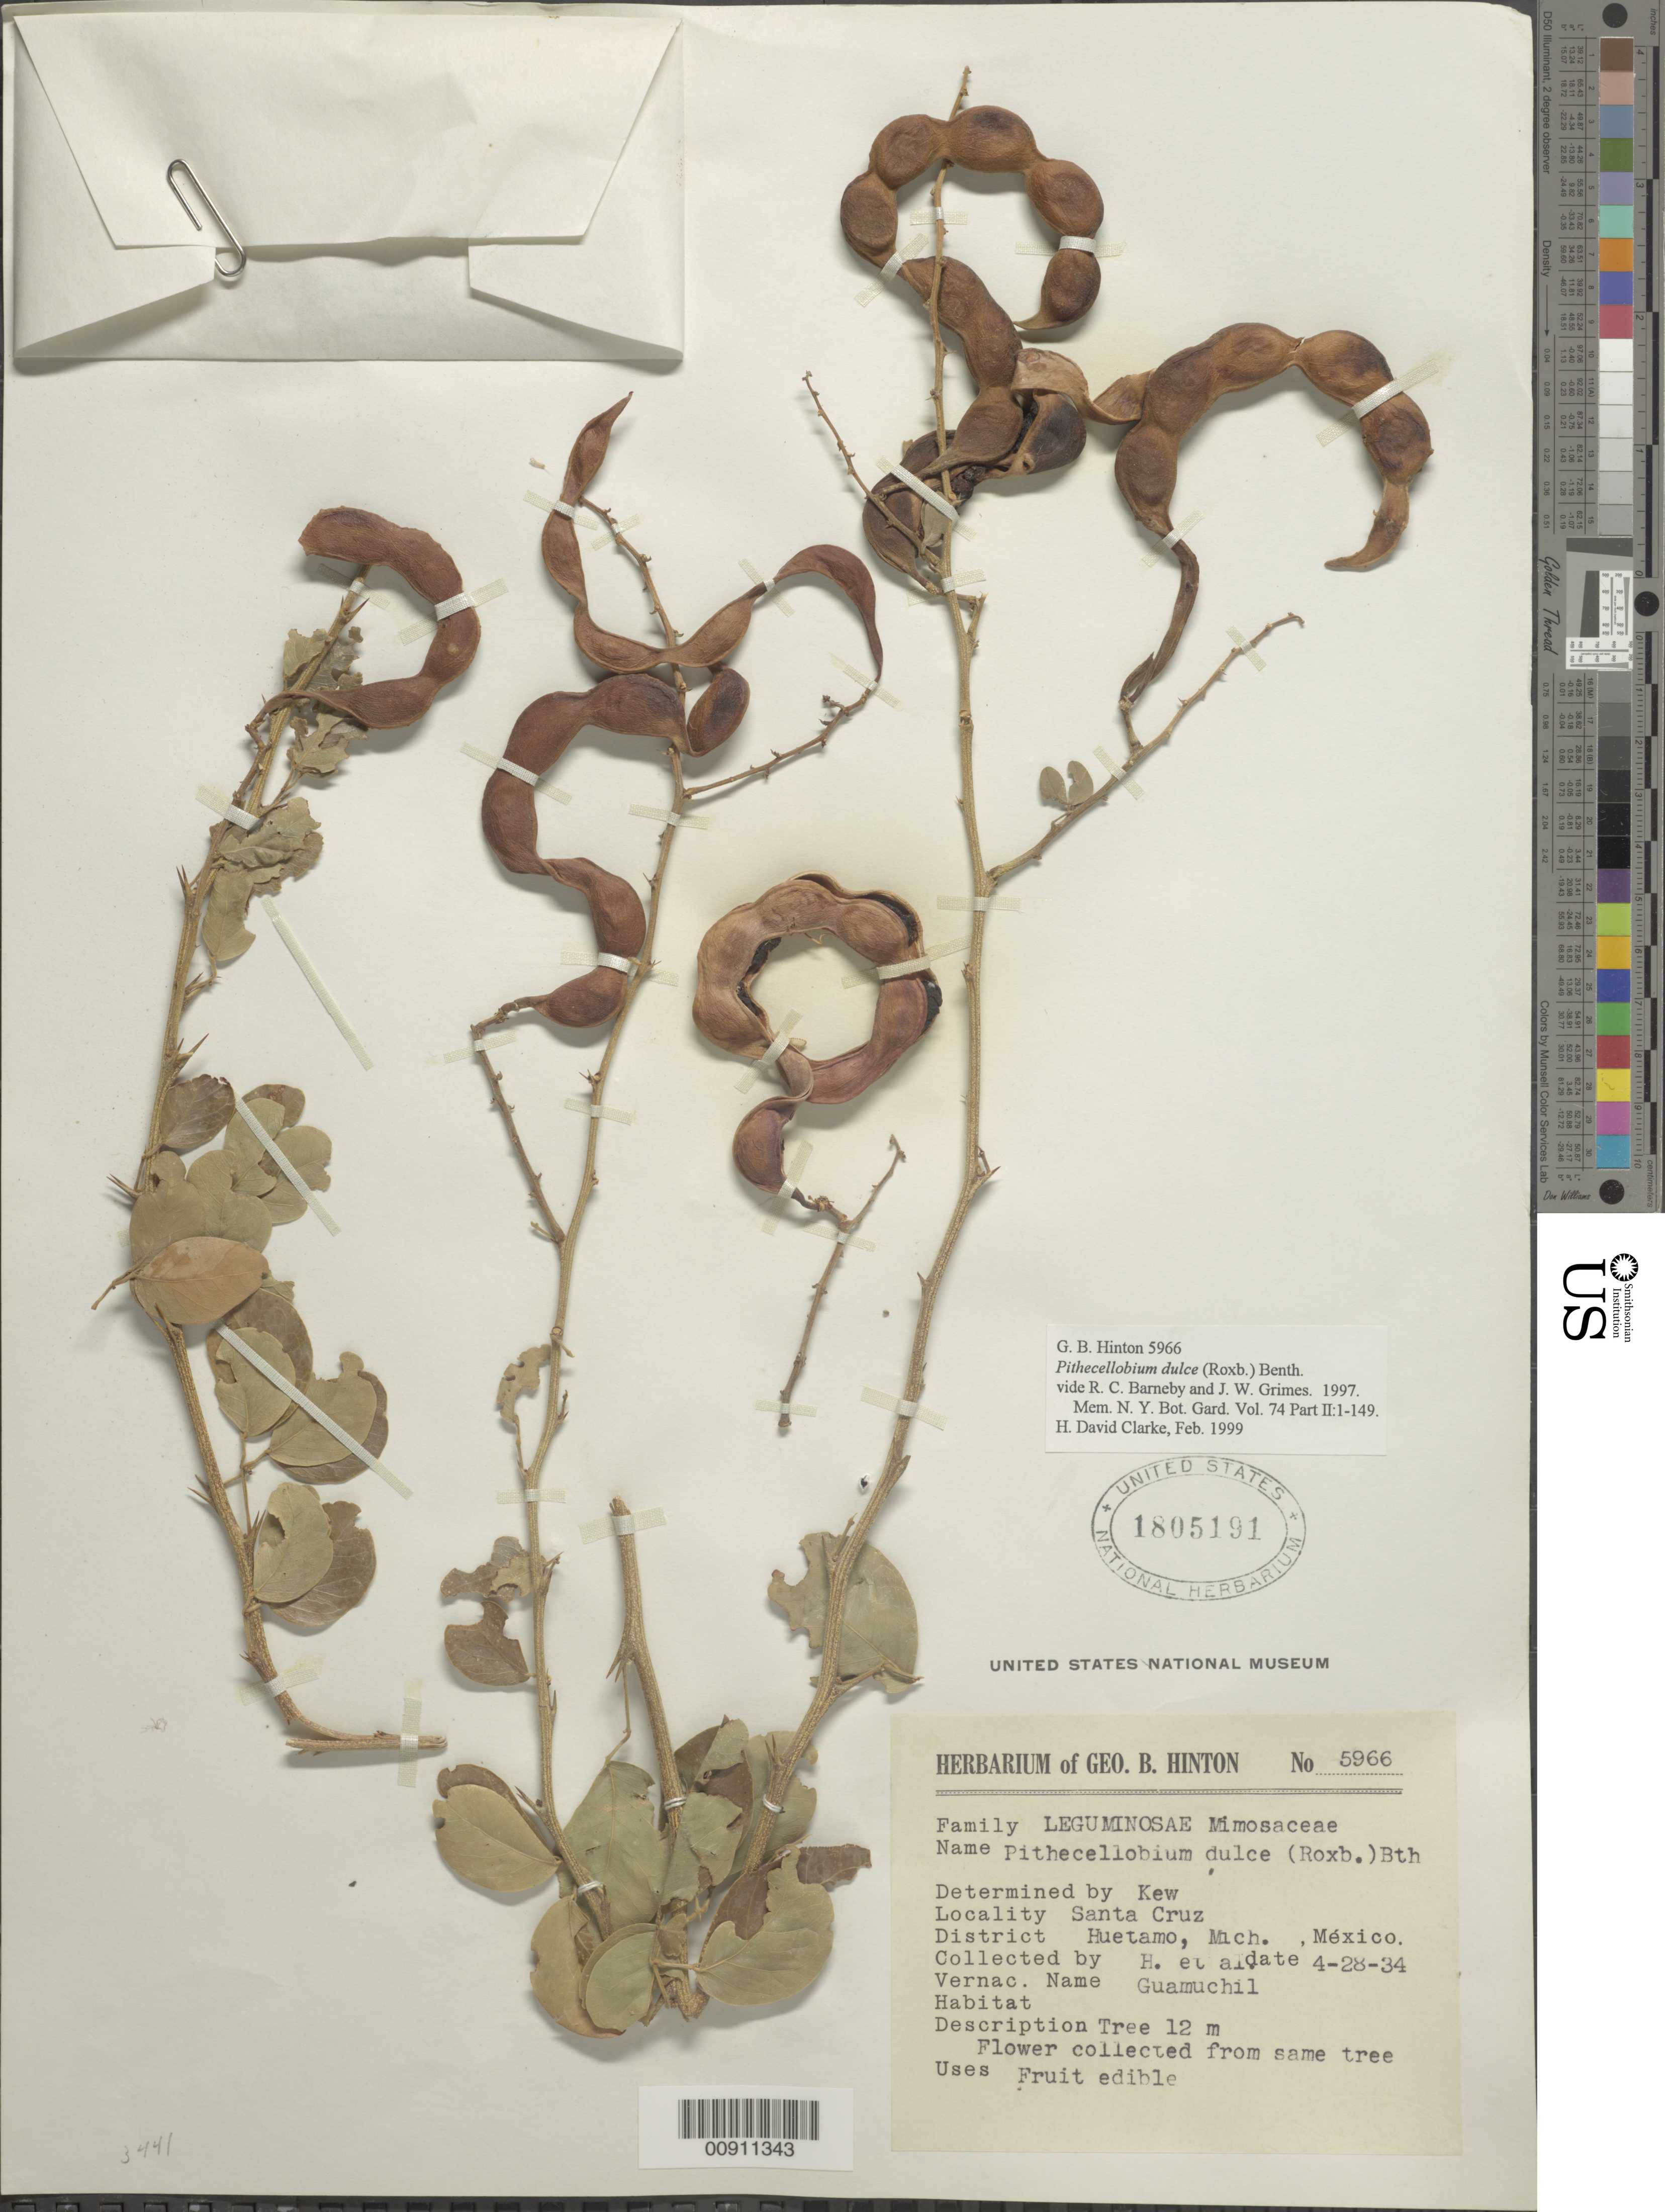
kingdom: Plantae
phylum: Tracheophyta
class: Magnoliopsida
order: Fabales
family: Fabaceae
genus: Pithecellobium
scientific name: Pithecellobium dulce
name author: (Roxb.) Benth.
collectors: G. B. Hinton & et al.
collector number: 5966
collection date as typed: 28 Apr 1934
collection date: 1934-04-28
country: Mexico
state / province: Michoacán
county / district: Huetamo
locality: Santa Cruz, District Huetamo, Michoacán.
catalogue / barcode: US 1805191